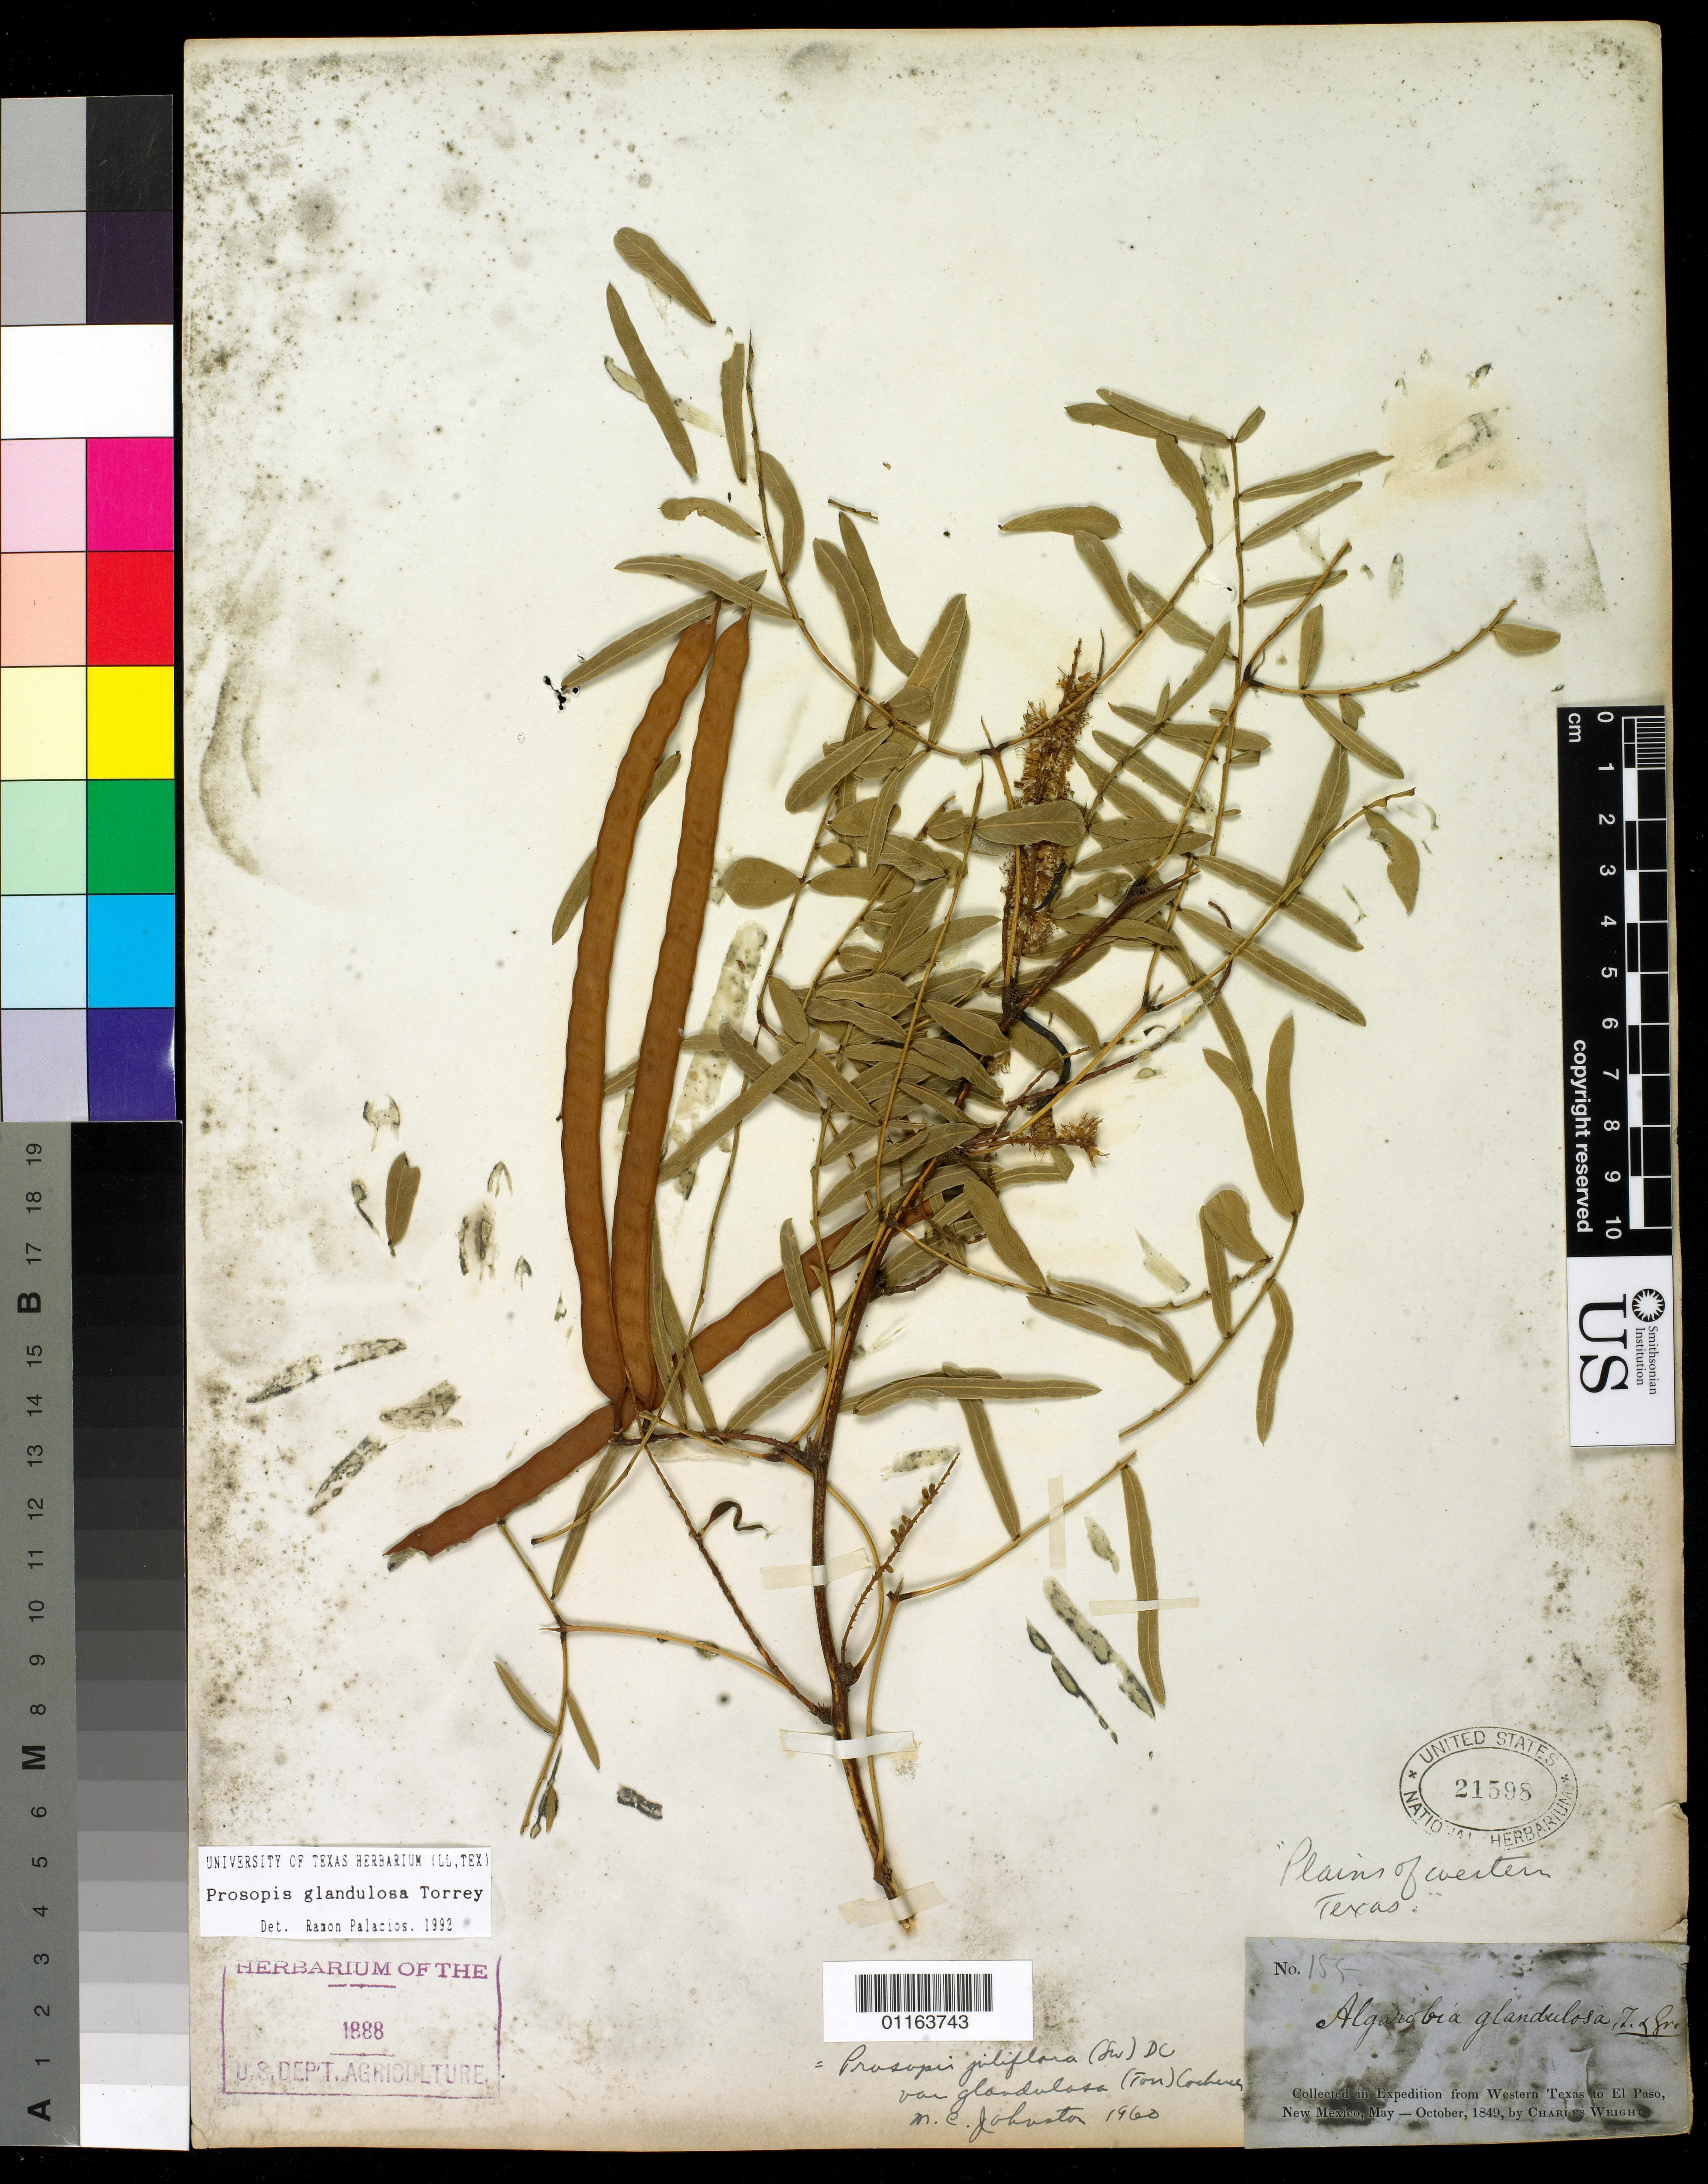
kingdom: Plantae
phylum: Tracheophyta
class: Magnoliopsida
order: Fabales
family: Fabaceae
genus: Neltuma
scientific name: Neltuma glandulosa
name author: (Torr.) Britton & Rose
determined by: Strong, Mark T., (BOT), Smithsonian Institution - National Museum of Natural History (UNITED STATES)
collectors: C. Wright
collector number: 155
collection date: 1849-05/1849-10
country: United States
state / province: New Mexico / Texas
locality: Western Texas to El Paso.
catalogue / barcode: US 21598